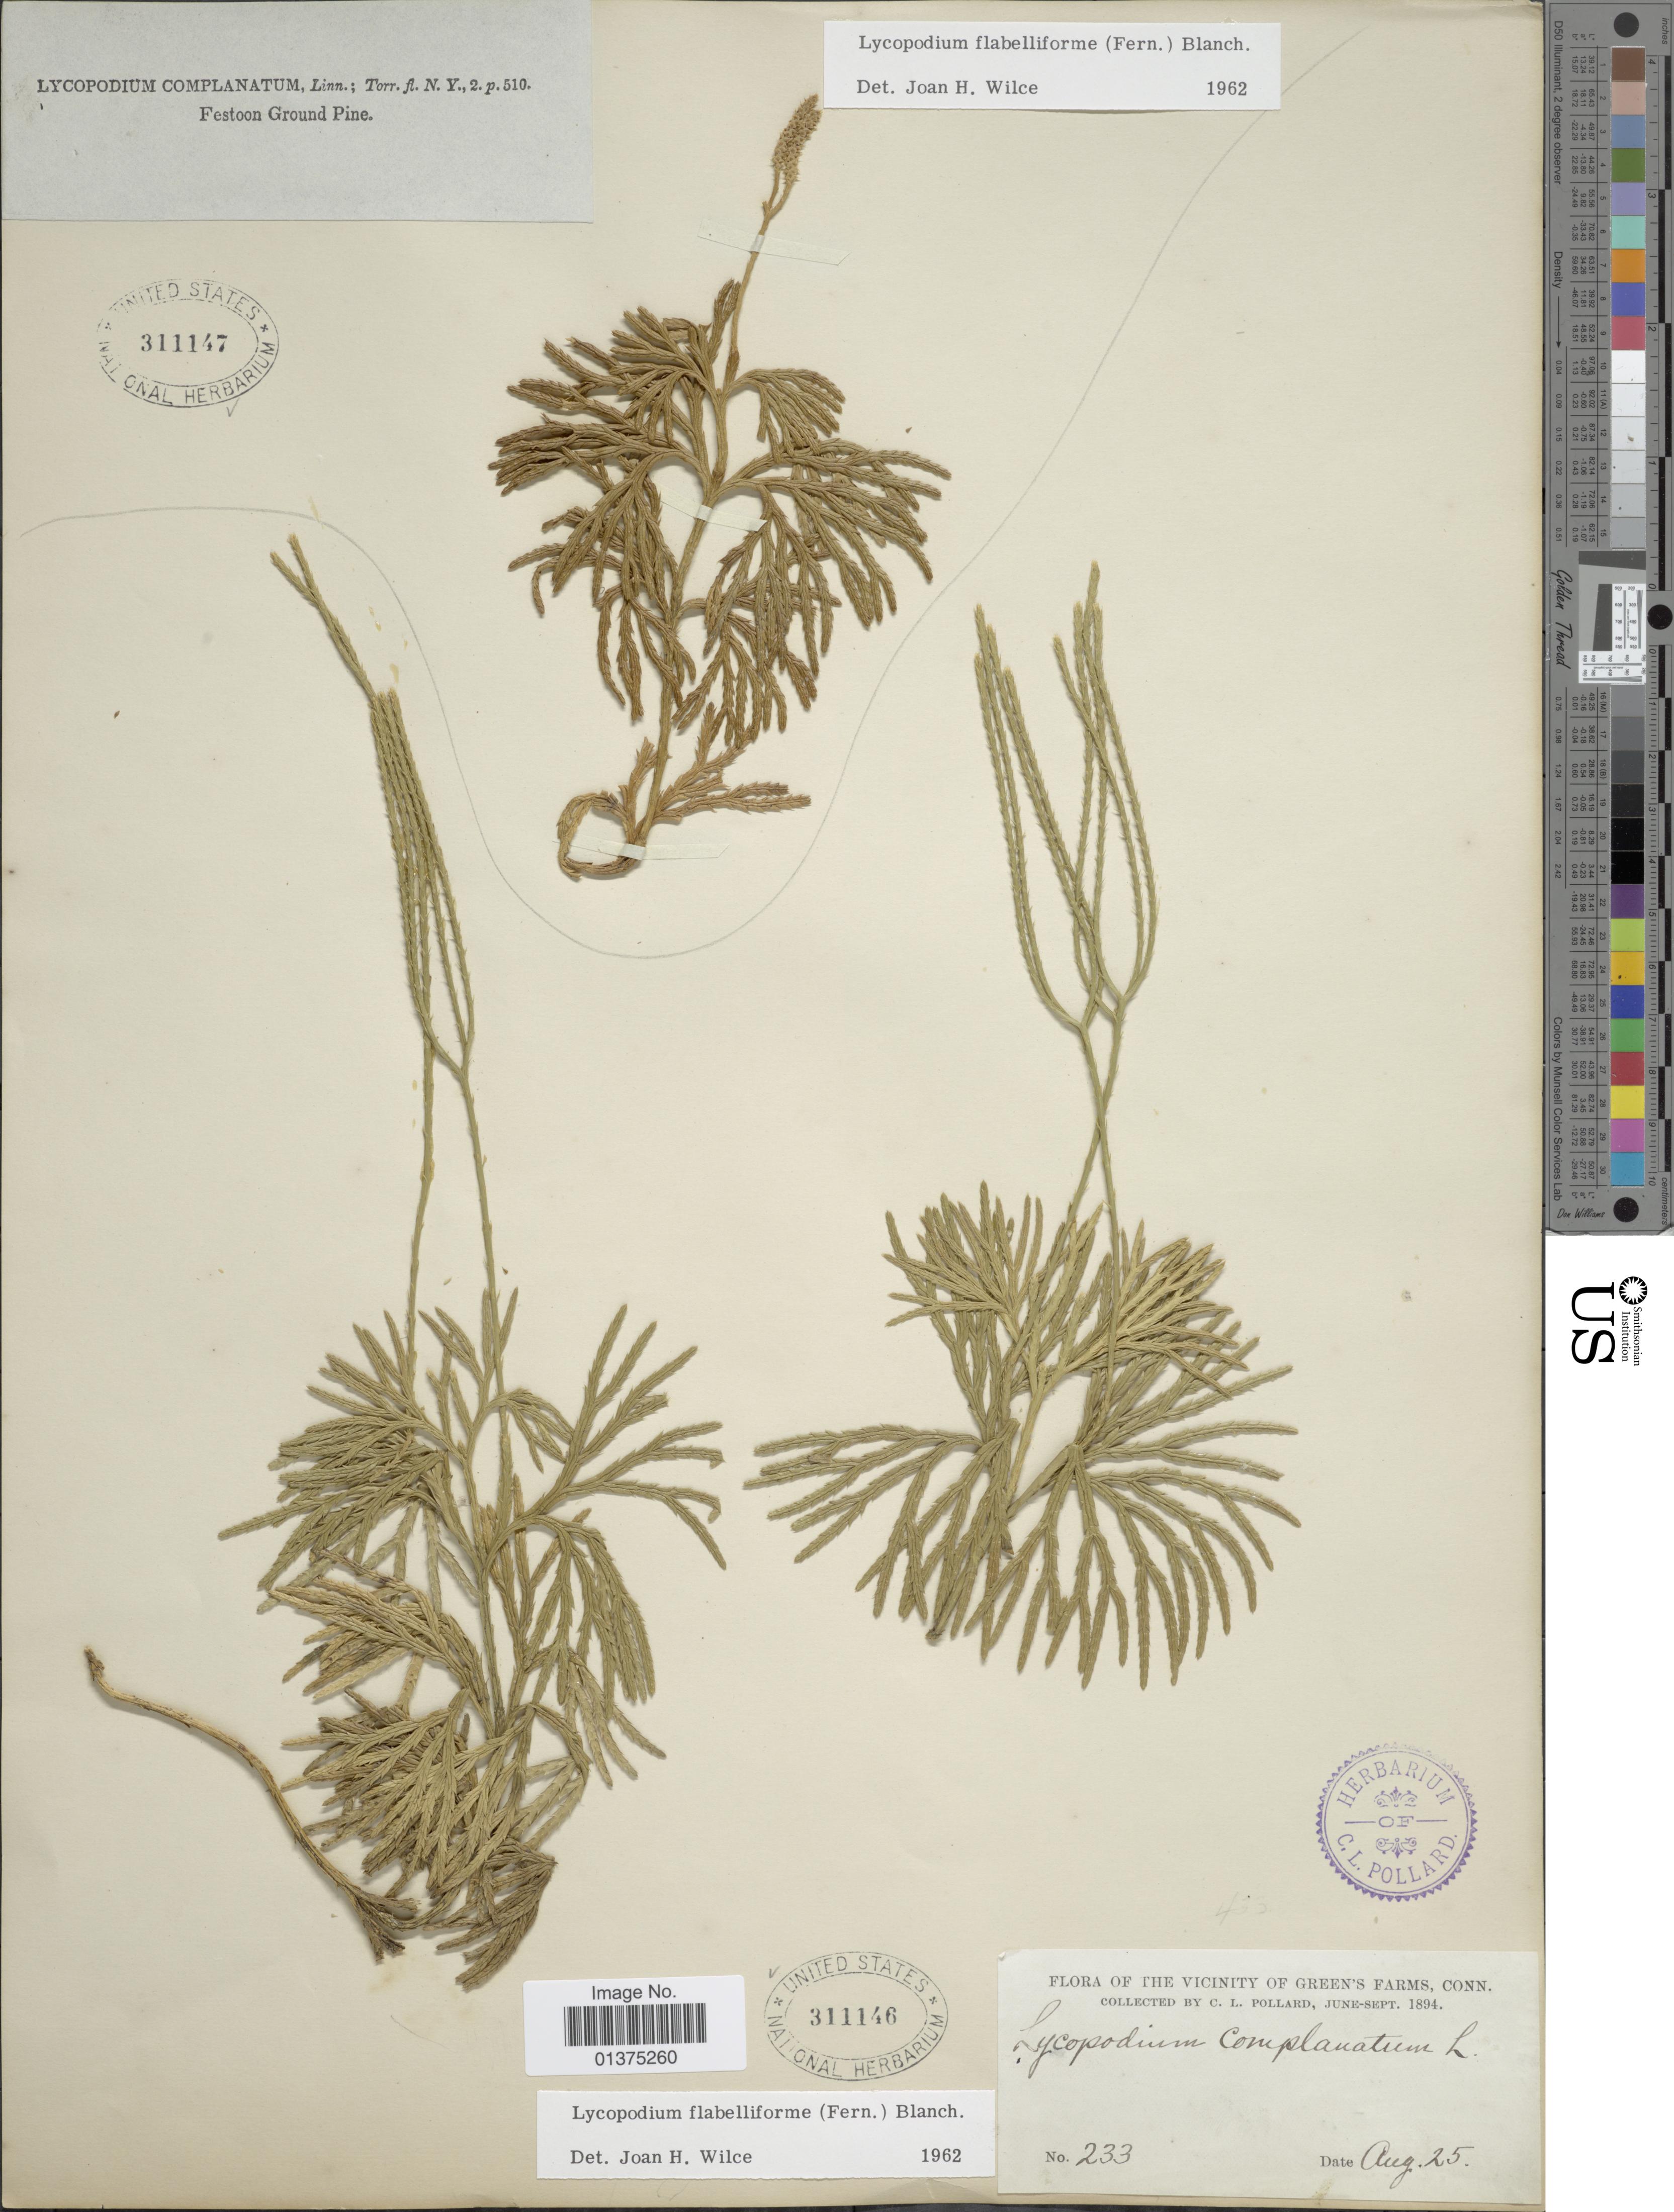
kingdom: Plantae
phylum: Tracheophyta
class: Lycopodiopsida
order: Lycopodiales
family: Lycopodiaceae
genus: Diphasiastrum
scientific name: Diphasiastrum digitatum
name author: (Dill. ex A. Braun) Holub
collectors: C. L. Pollard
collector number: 233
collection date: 1894-08-25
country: United States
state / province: Connecticut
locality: Green's Farms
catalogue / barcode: US 311147-2